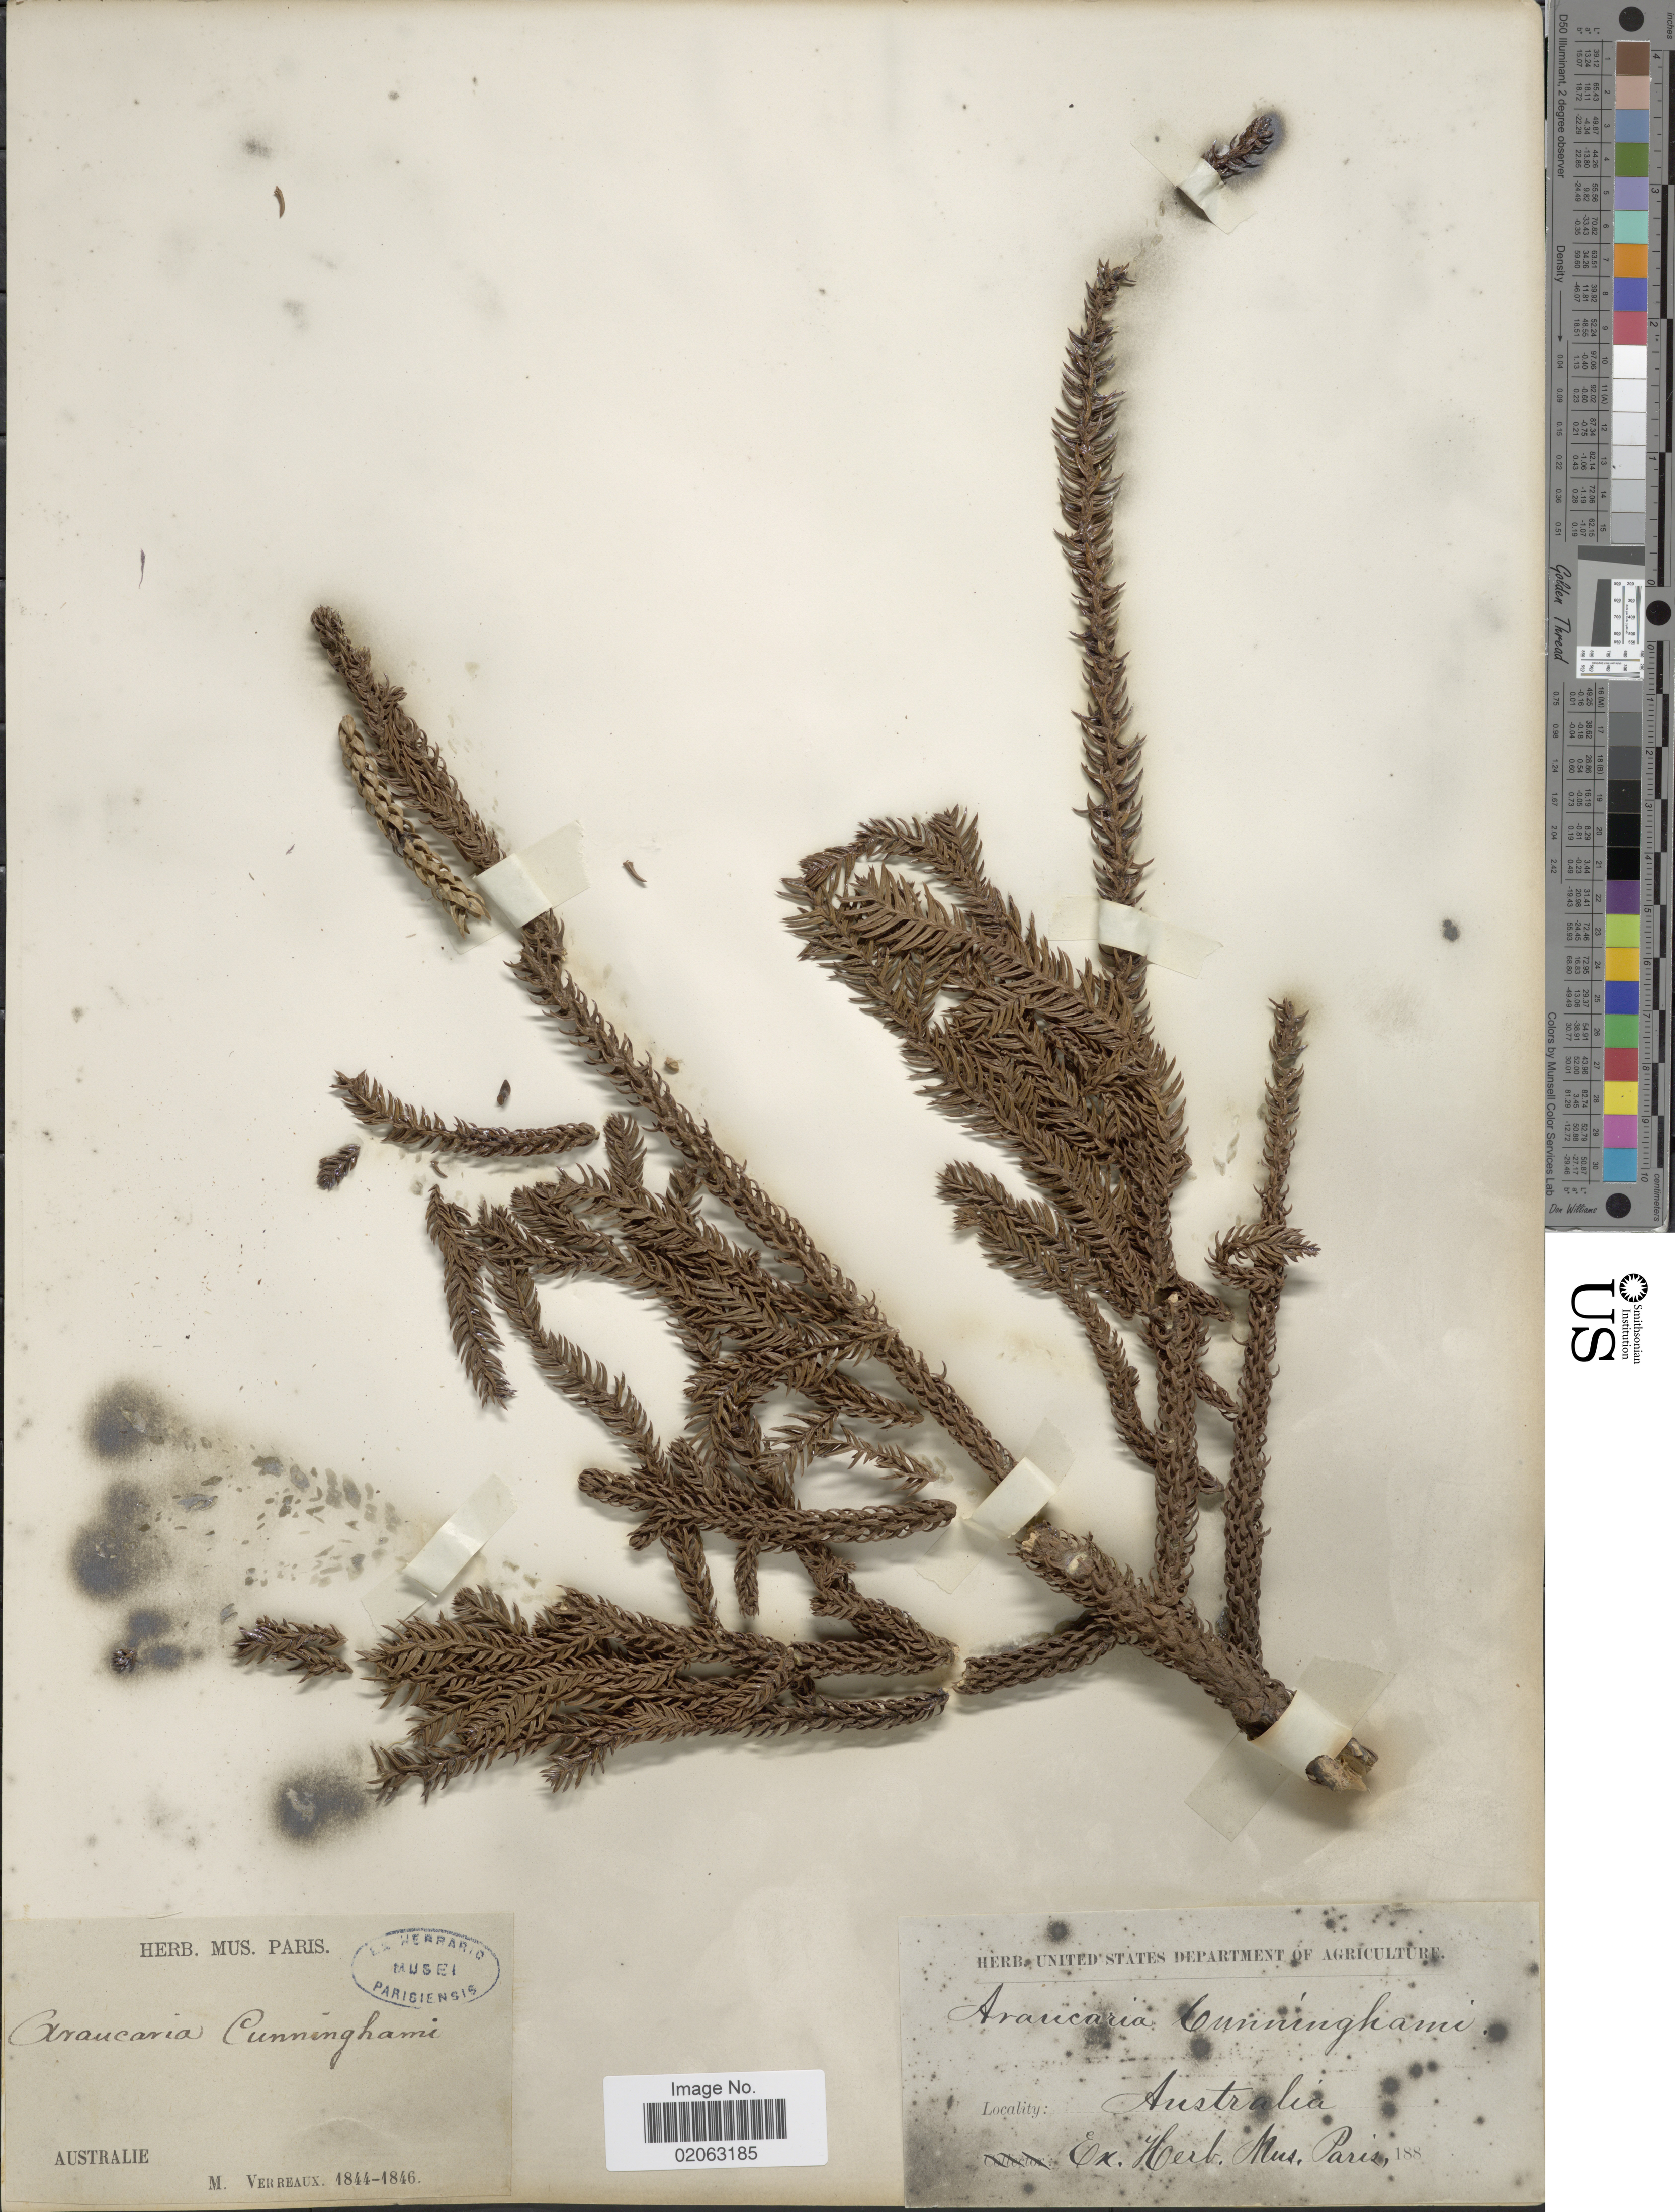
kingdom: Plantae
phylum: Tracheophyta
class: Pinopsida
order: Pinales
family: Araucariaceae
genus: Araucaria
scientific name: Araucaria cunninghamii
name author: Aiton ex D. Don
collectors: M. Verreaux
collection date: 1844/1846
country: Australia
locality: Australie